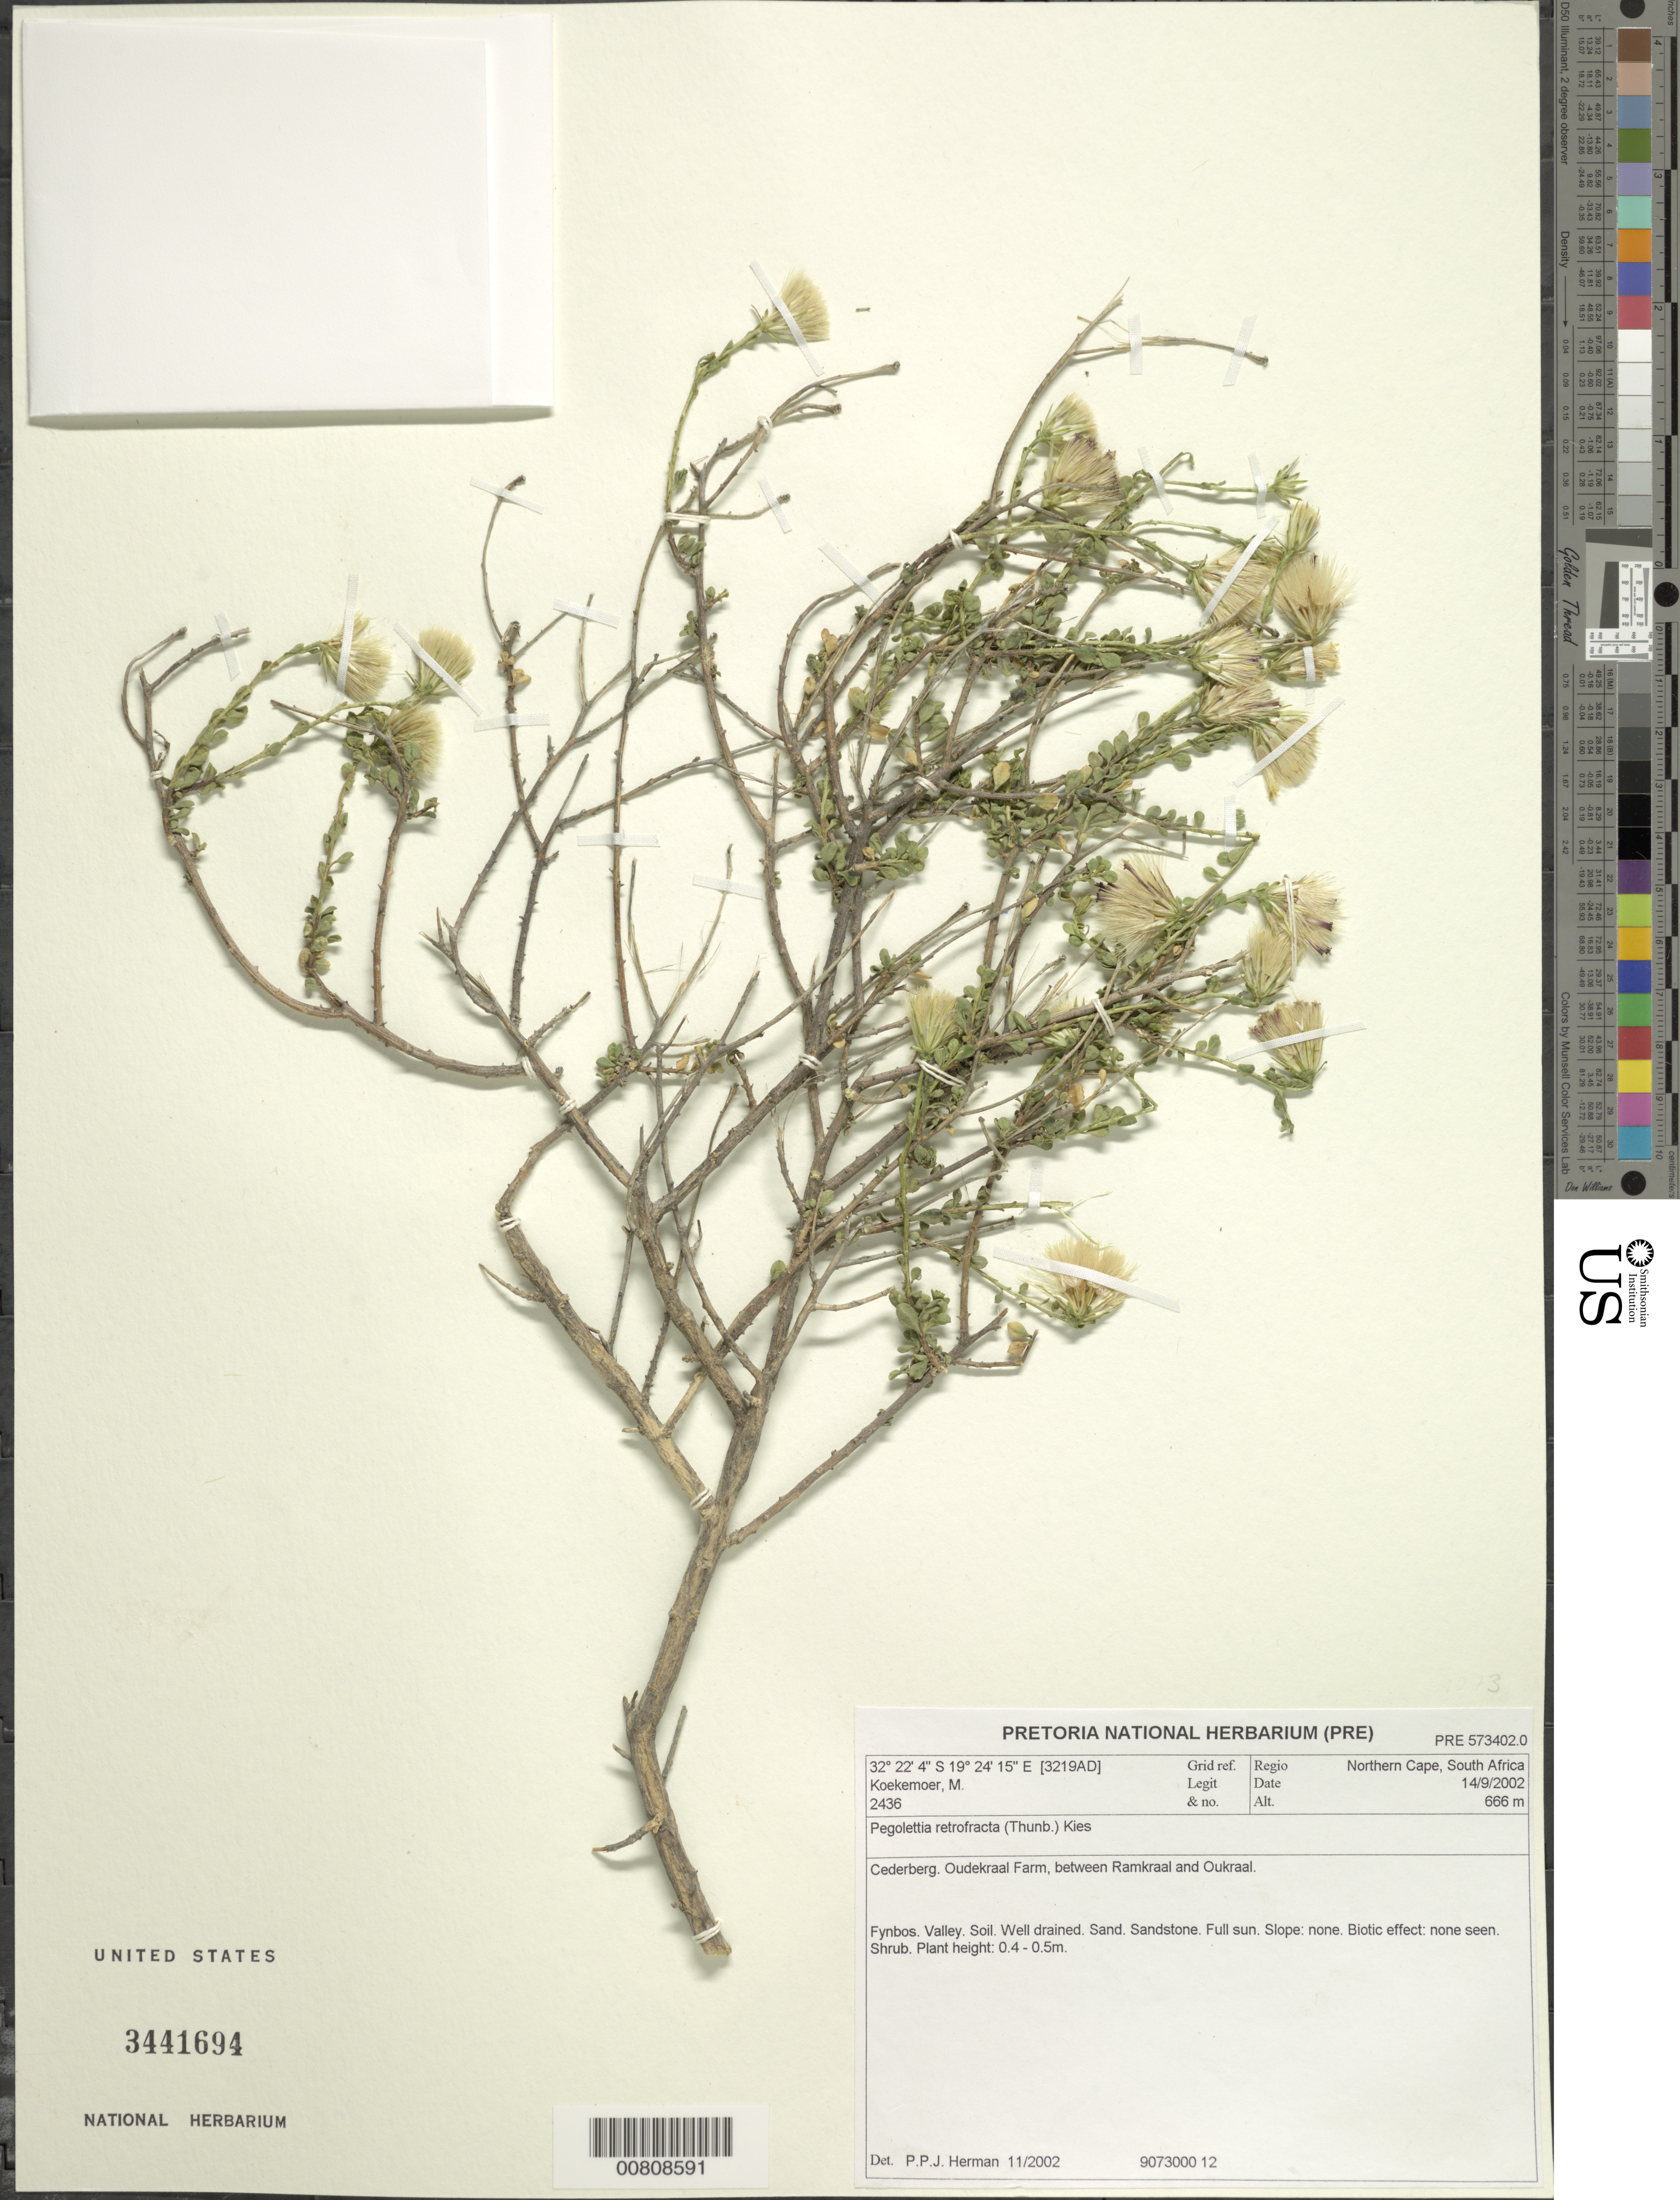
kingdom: Plantae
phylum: Tracheophyta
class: Magnoliopsida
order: Asterales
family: Asteraceae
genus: Pegolettia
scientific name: Pegolettia retrofracta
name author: (Thunb.) Kies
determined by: Herman, P. P. J.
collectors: M. Koekemoer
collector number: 2436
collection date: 2002-09-14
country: South Africa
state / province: Northern Cape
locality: Cederberg, Oudekraal Farm, between Ramkraal and Oukraal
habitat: Fynbos; valley, well-drained soil, sand, sandstone, full sun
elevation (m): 666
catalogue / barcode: US 3441694